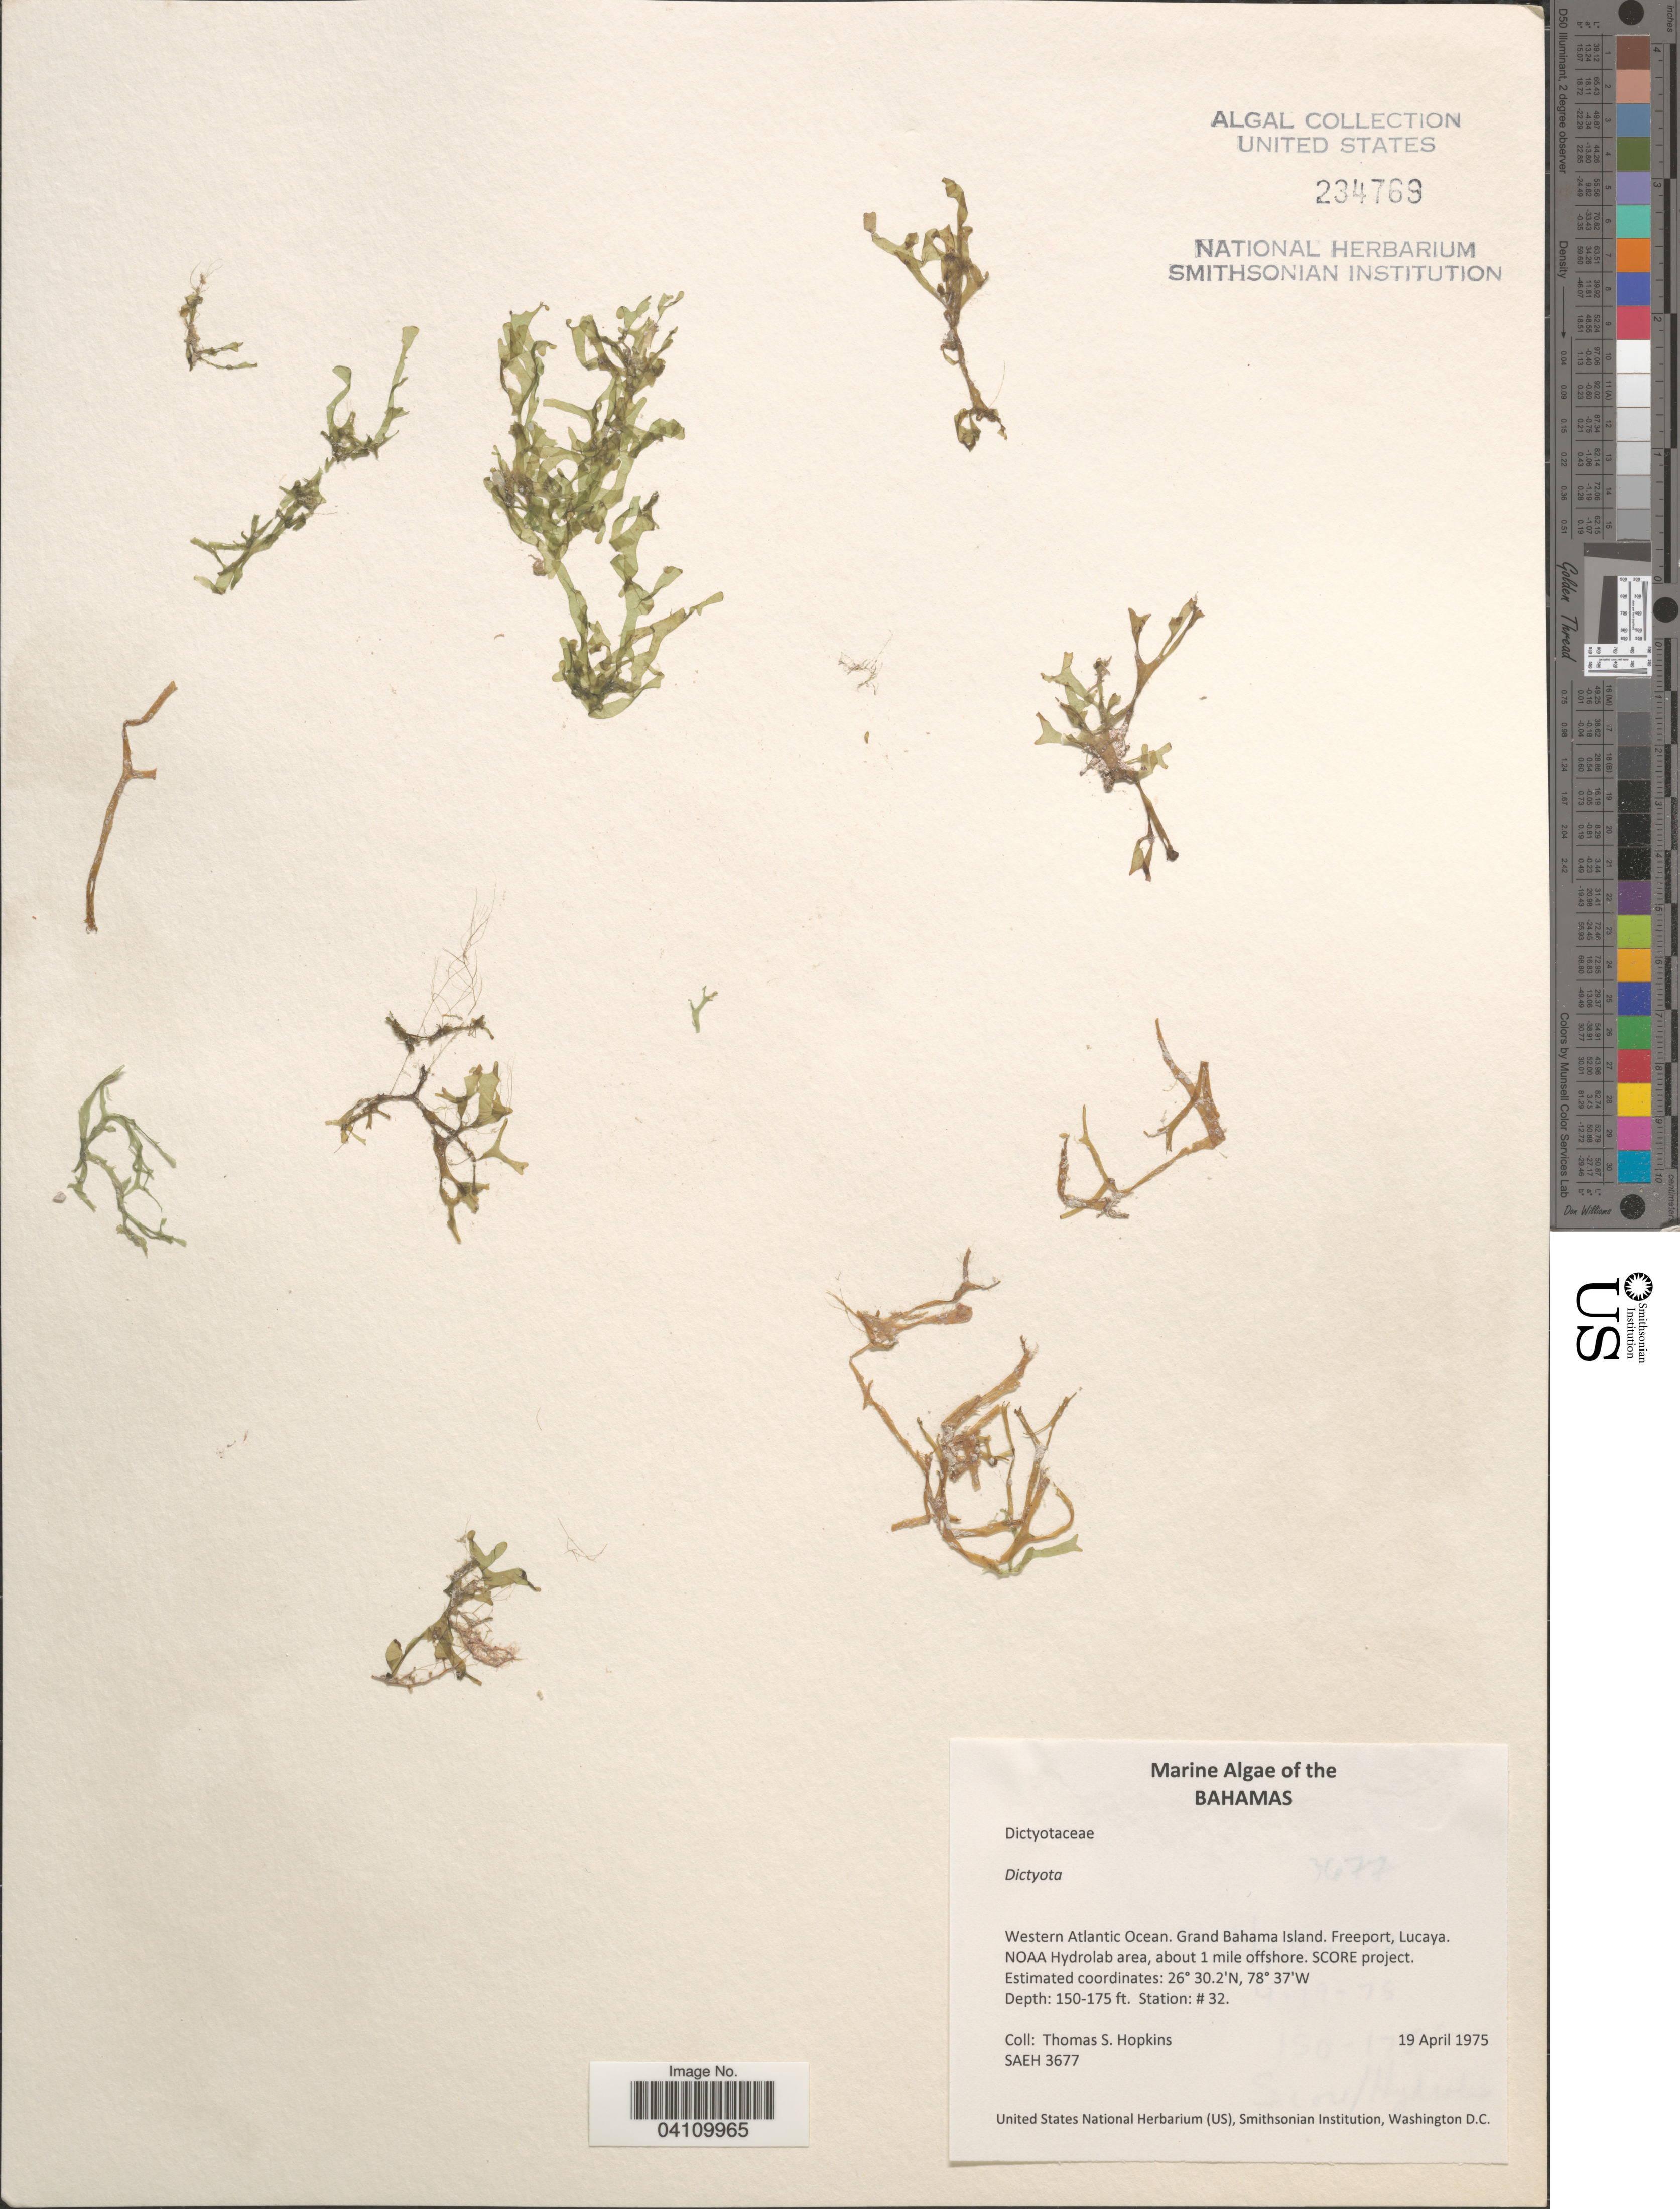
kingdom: Chromista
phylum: Ochrophyta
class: Phaeophyceae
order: Dictyotales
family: Dictyotaceae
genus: Dictyota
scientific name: Dictyota sp.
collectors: T. Hopkins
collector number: SAEH 3677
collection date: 1975-04-19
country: Bahamas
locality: Western Atlantic Ocean. Grand Bahama Island. Freeport, Lucaya. NOAA Hydrolab area, about 1 mile offshore. SCORE project. Station: # 32.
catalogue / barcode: US 234769